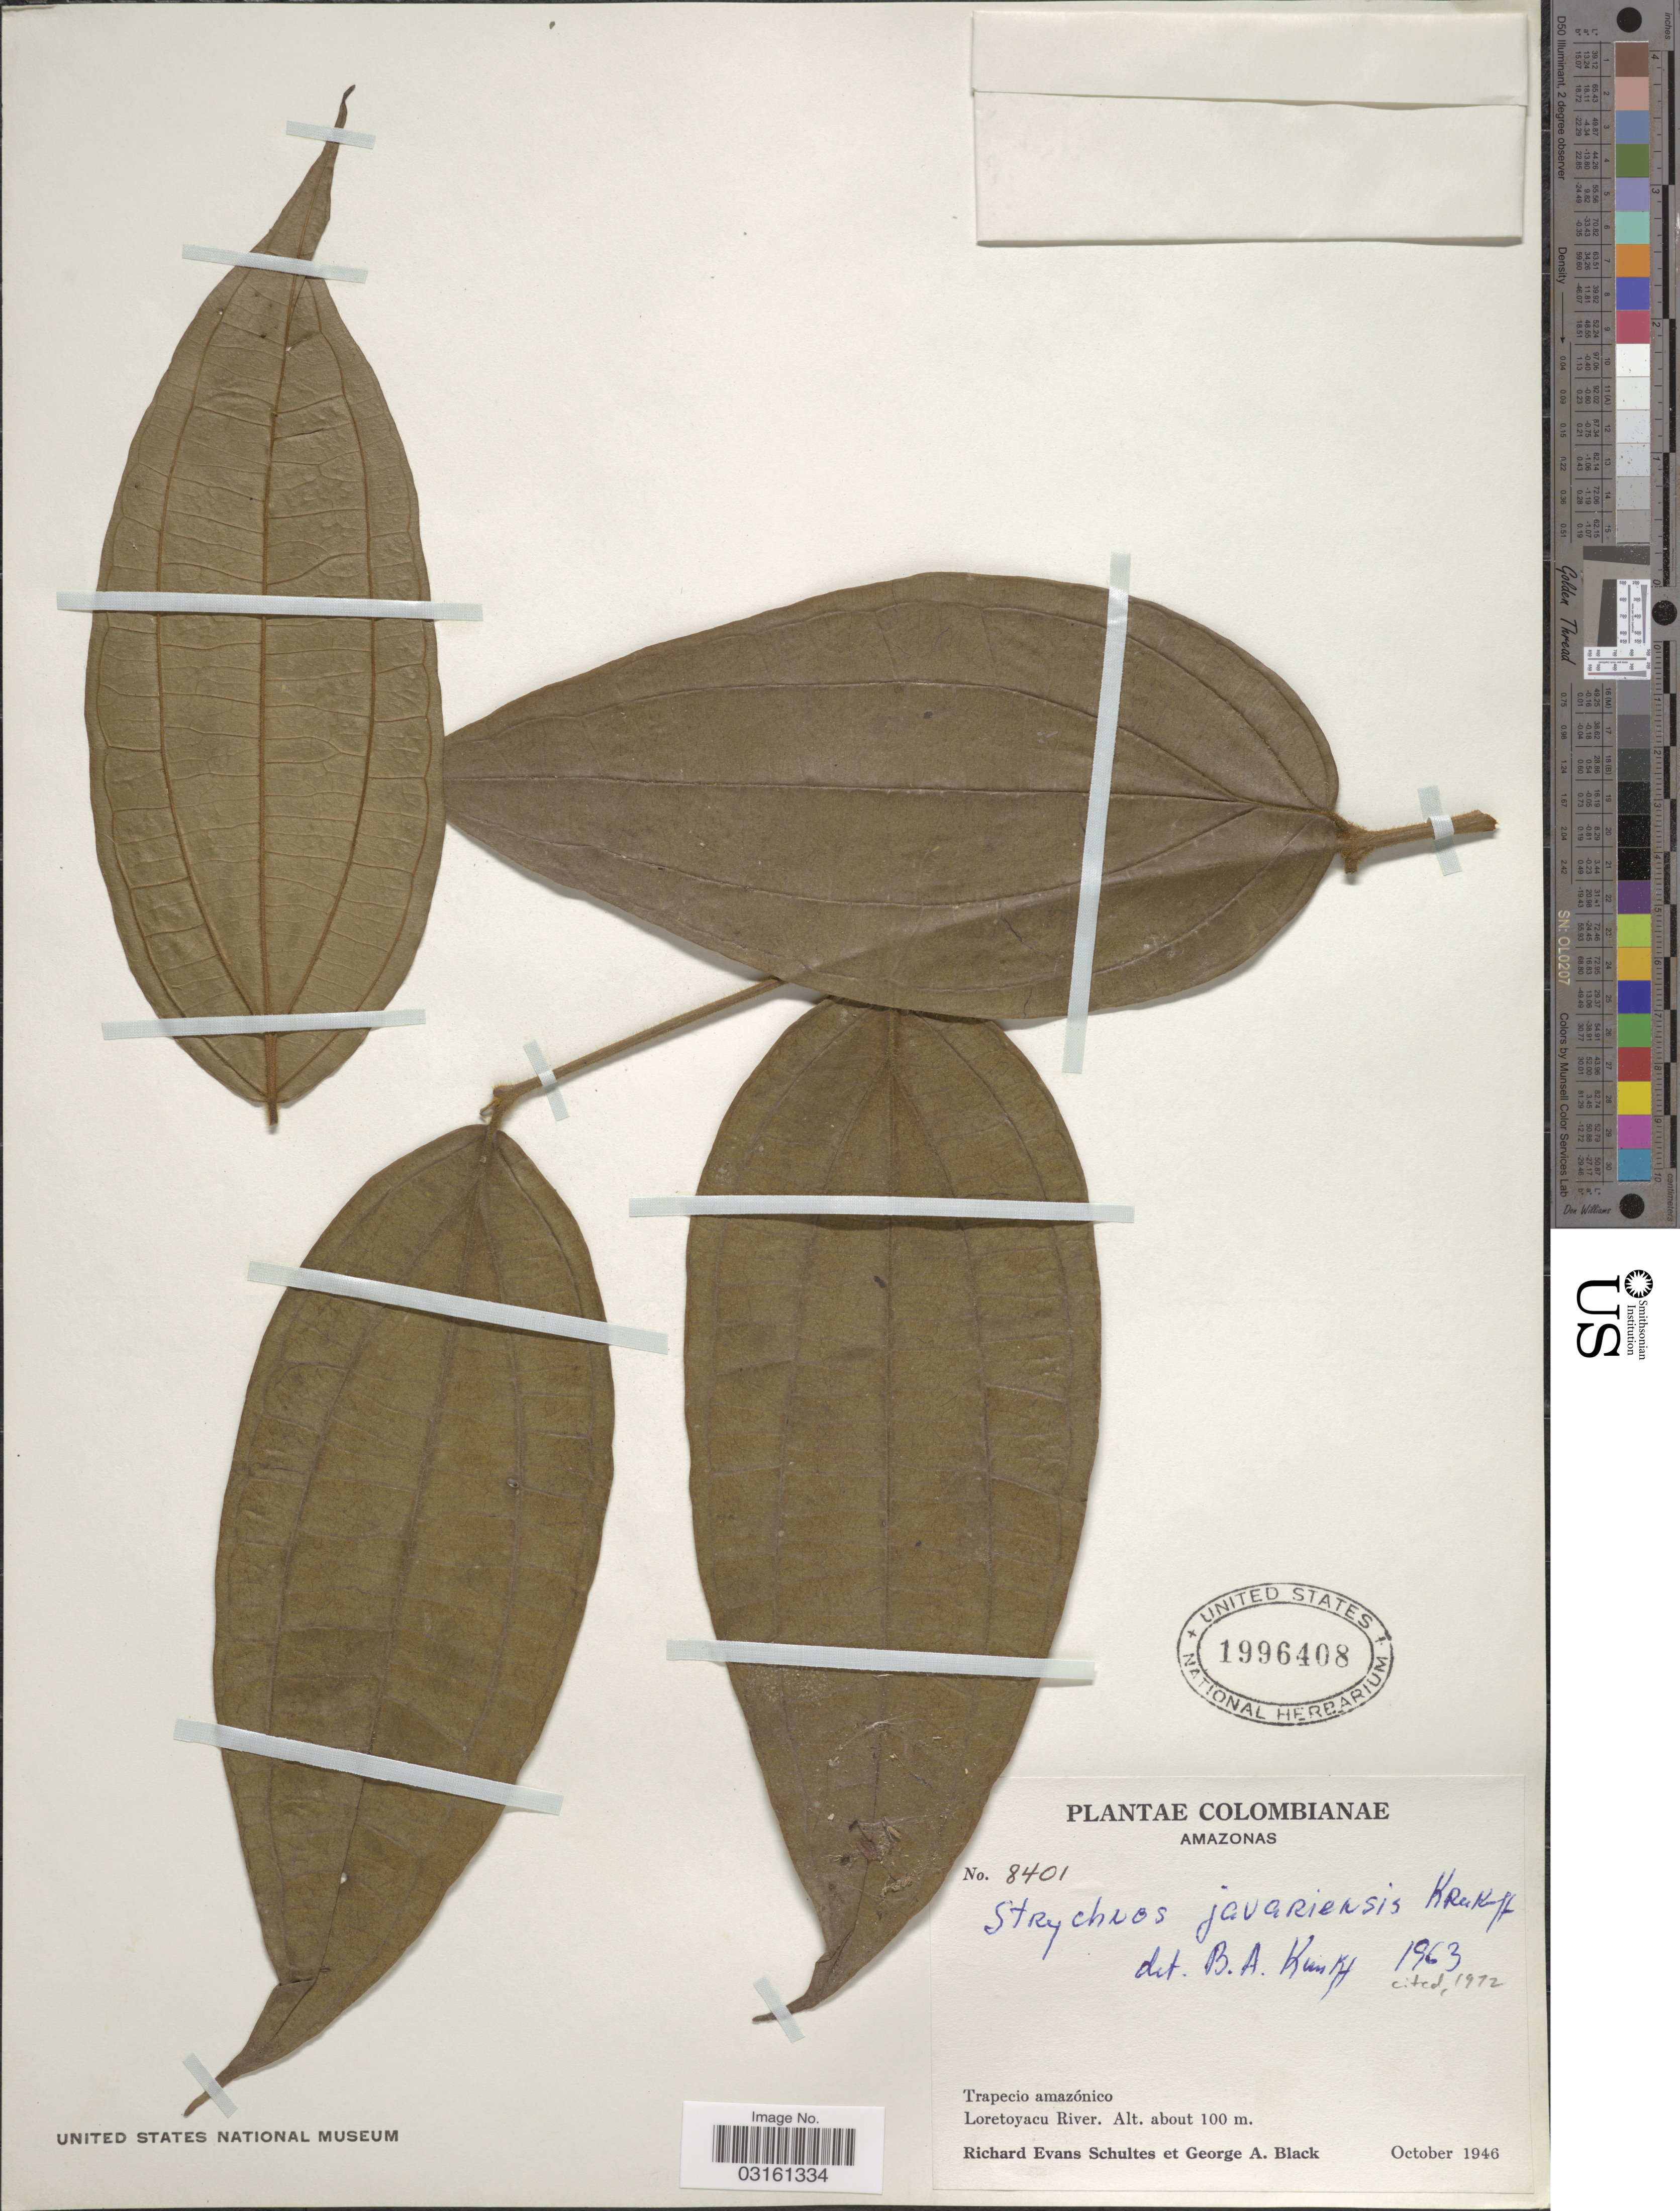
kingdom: Plantae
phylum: Tracheophyta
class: Magnoliopsida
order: Gentianales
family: Loganiaceae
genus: Strychnos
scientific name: Strychnos javariensis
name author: Krukoff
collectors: R. E. Schultes & G. A. Black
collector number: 8401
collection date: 1946-10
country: Colombia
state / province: Amazônas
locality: Trapecio amazónico, Loretoyacu River.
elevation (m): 100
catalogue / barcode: US 1996408